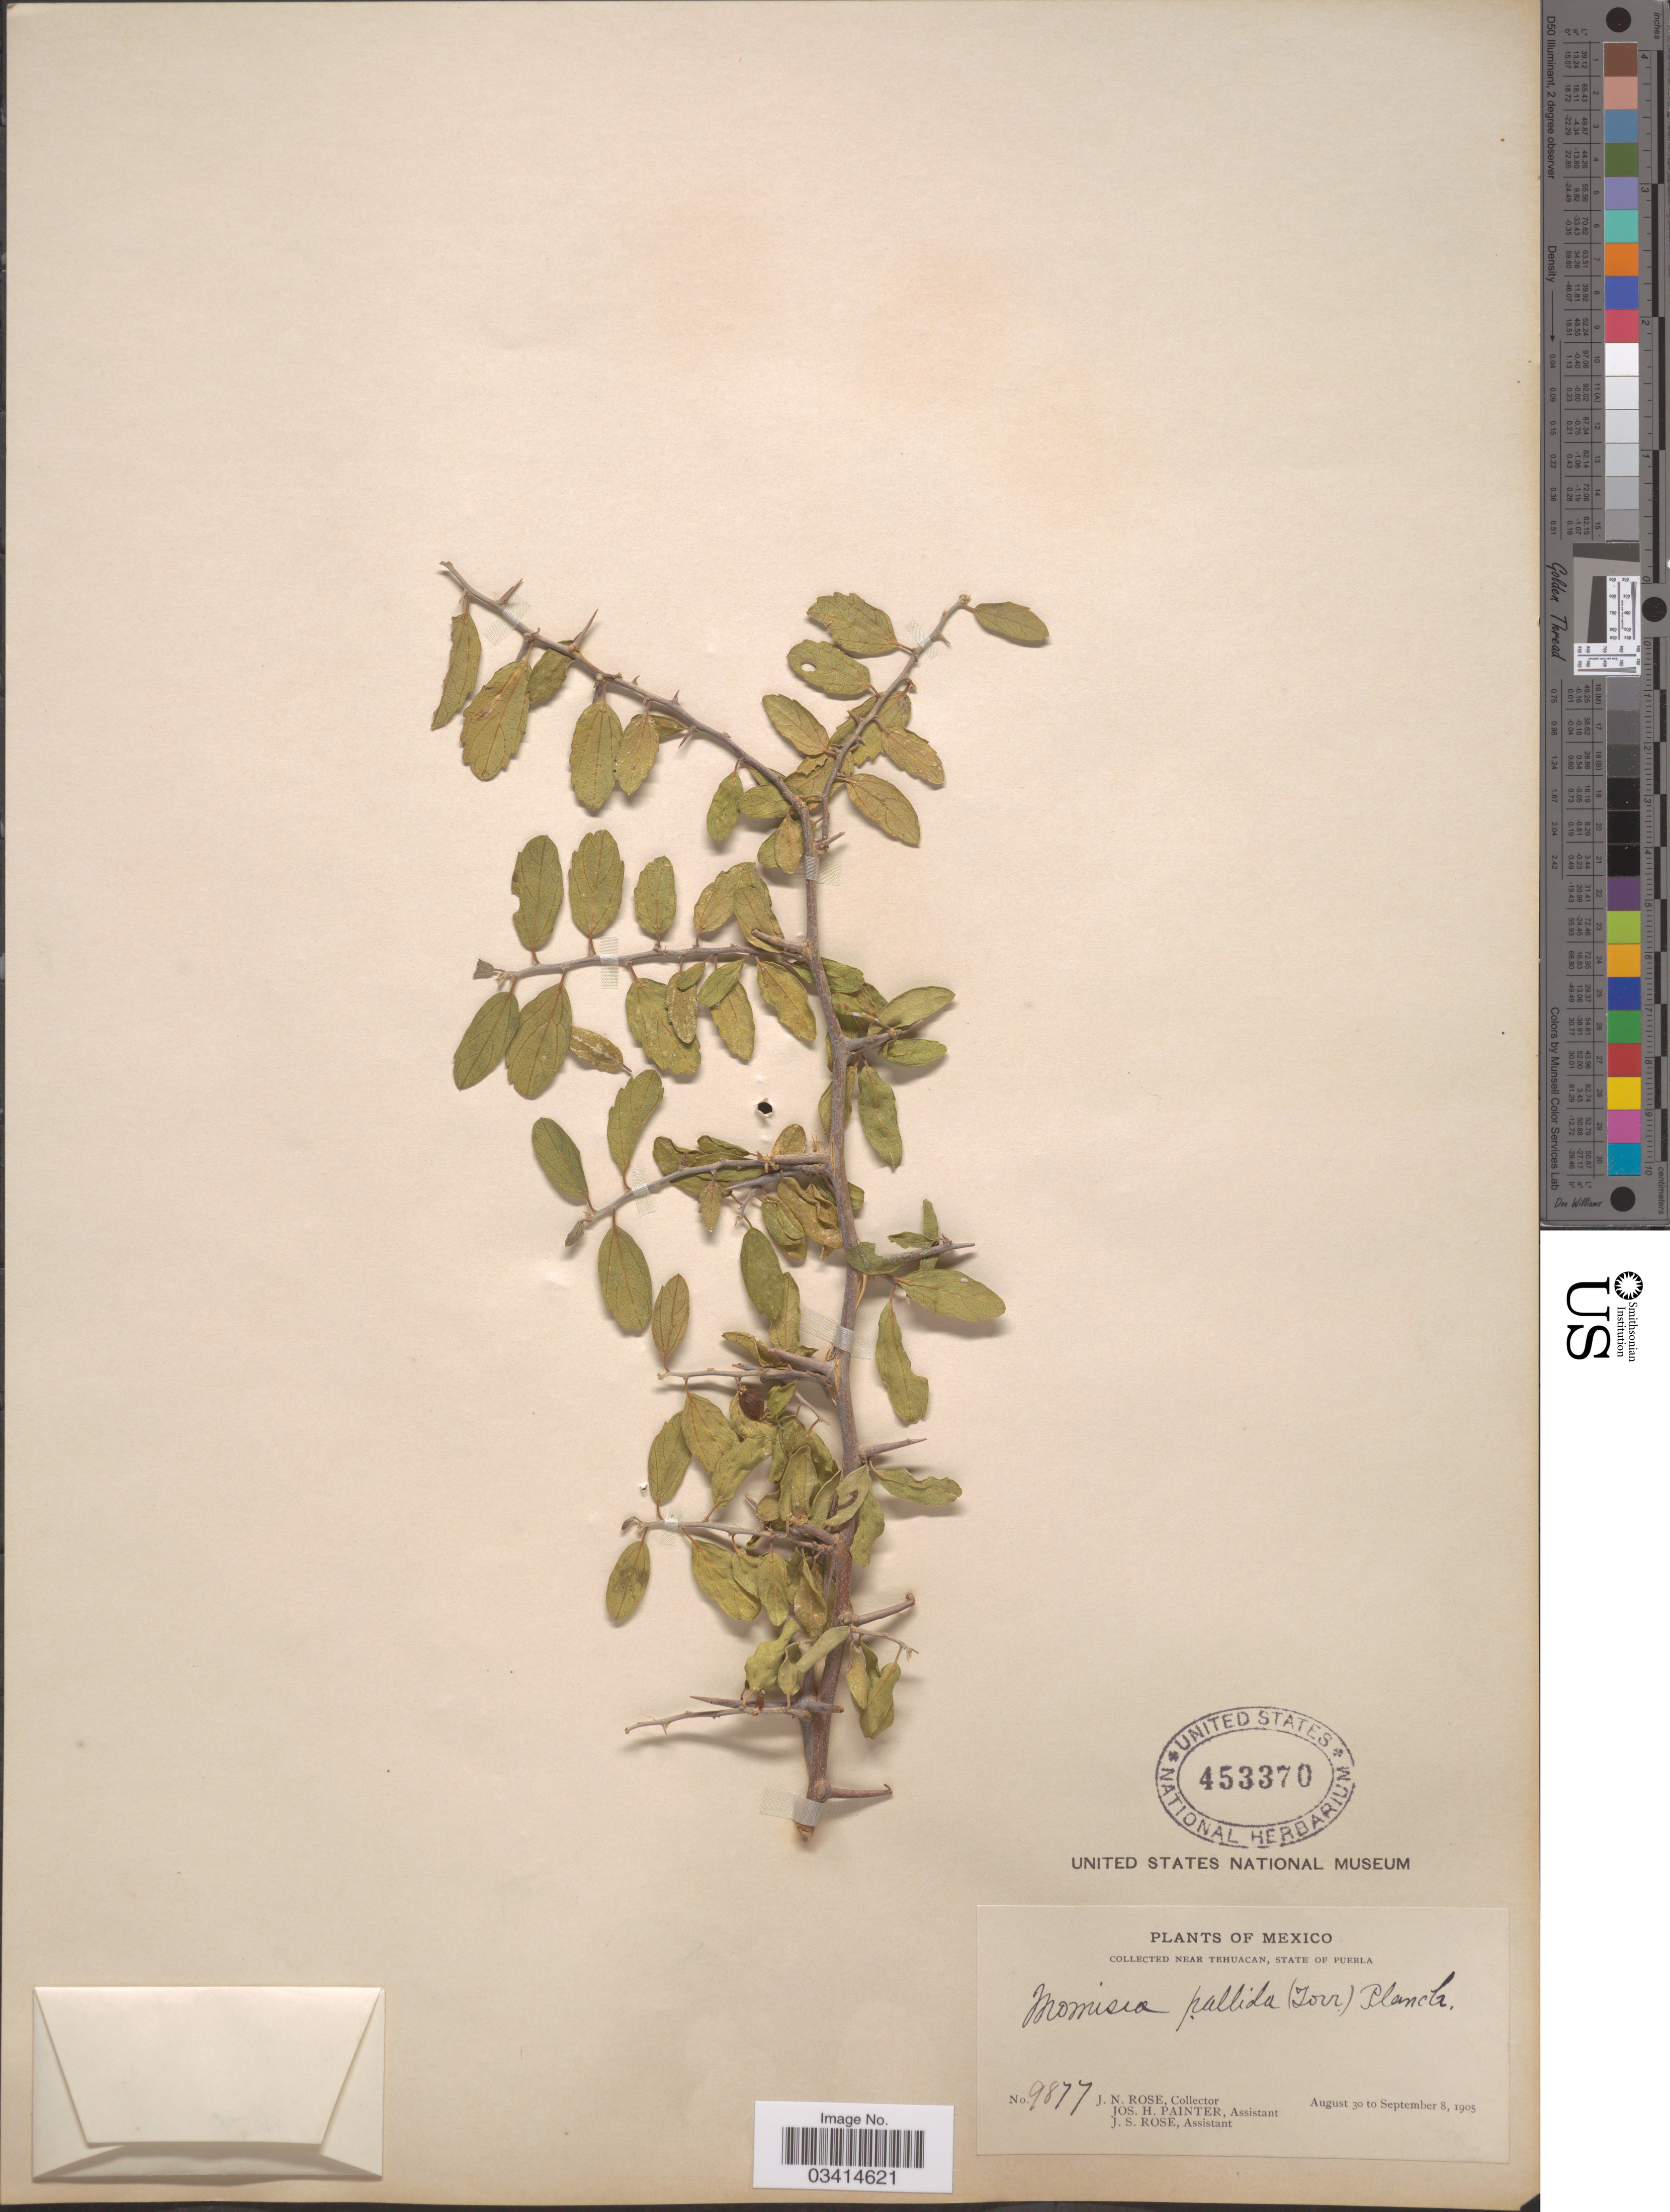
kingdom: Plantae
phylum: Tracheophyta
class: Magnoliopsida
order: Rosales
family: Cannabaceae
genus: Celtis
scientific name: Celtis pallida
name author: Torr. in Emory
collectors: J. N. Rose, J. H. Painter & J. S. Rose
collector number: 9877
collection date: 1905-08-30/1905-09-08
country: Mexico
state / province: Puebla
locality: Near Tehuacan.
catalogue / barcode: US 453370